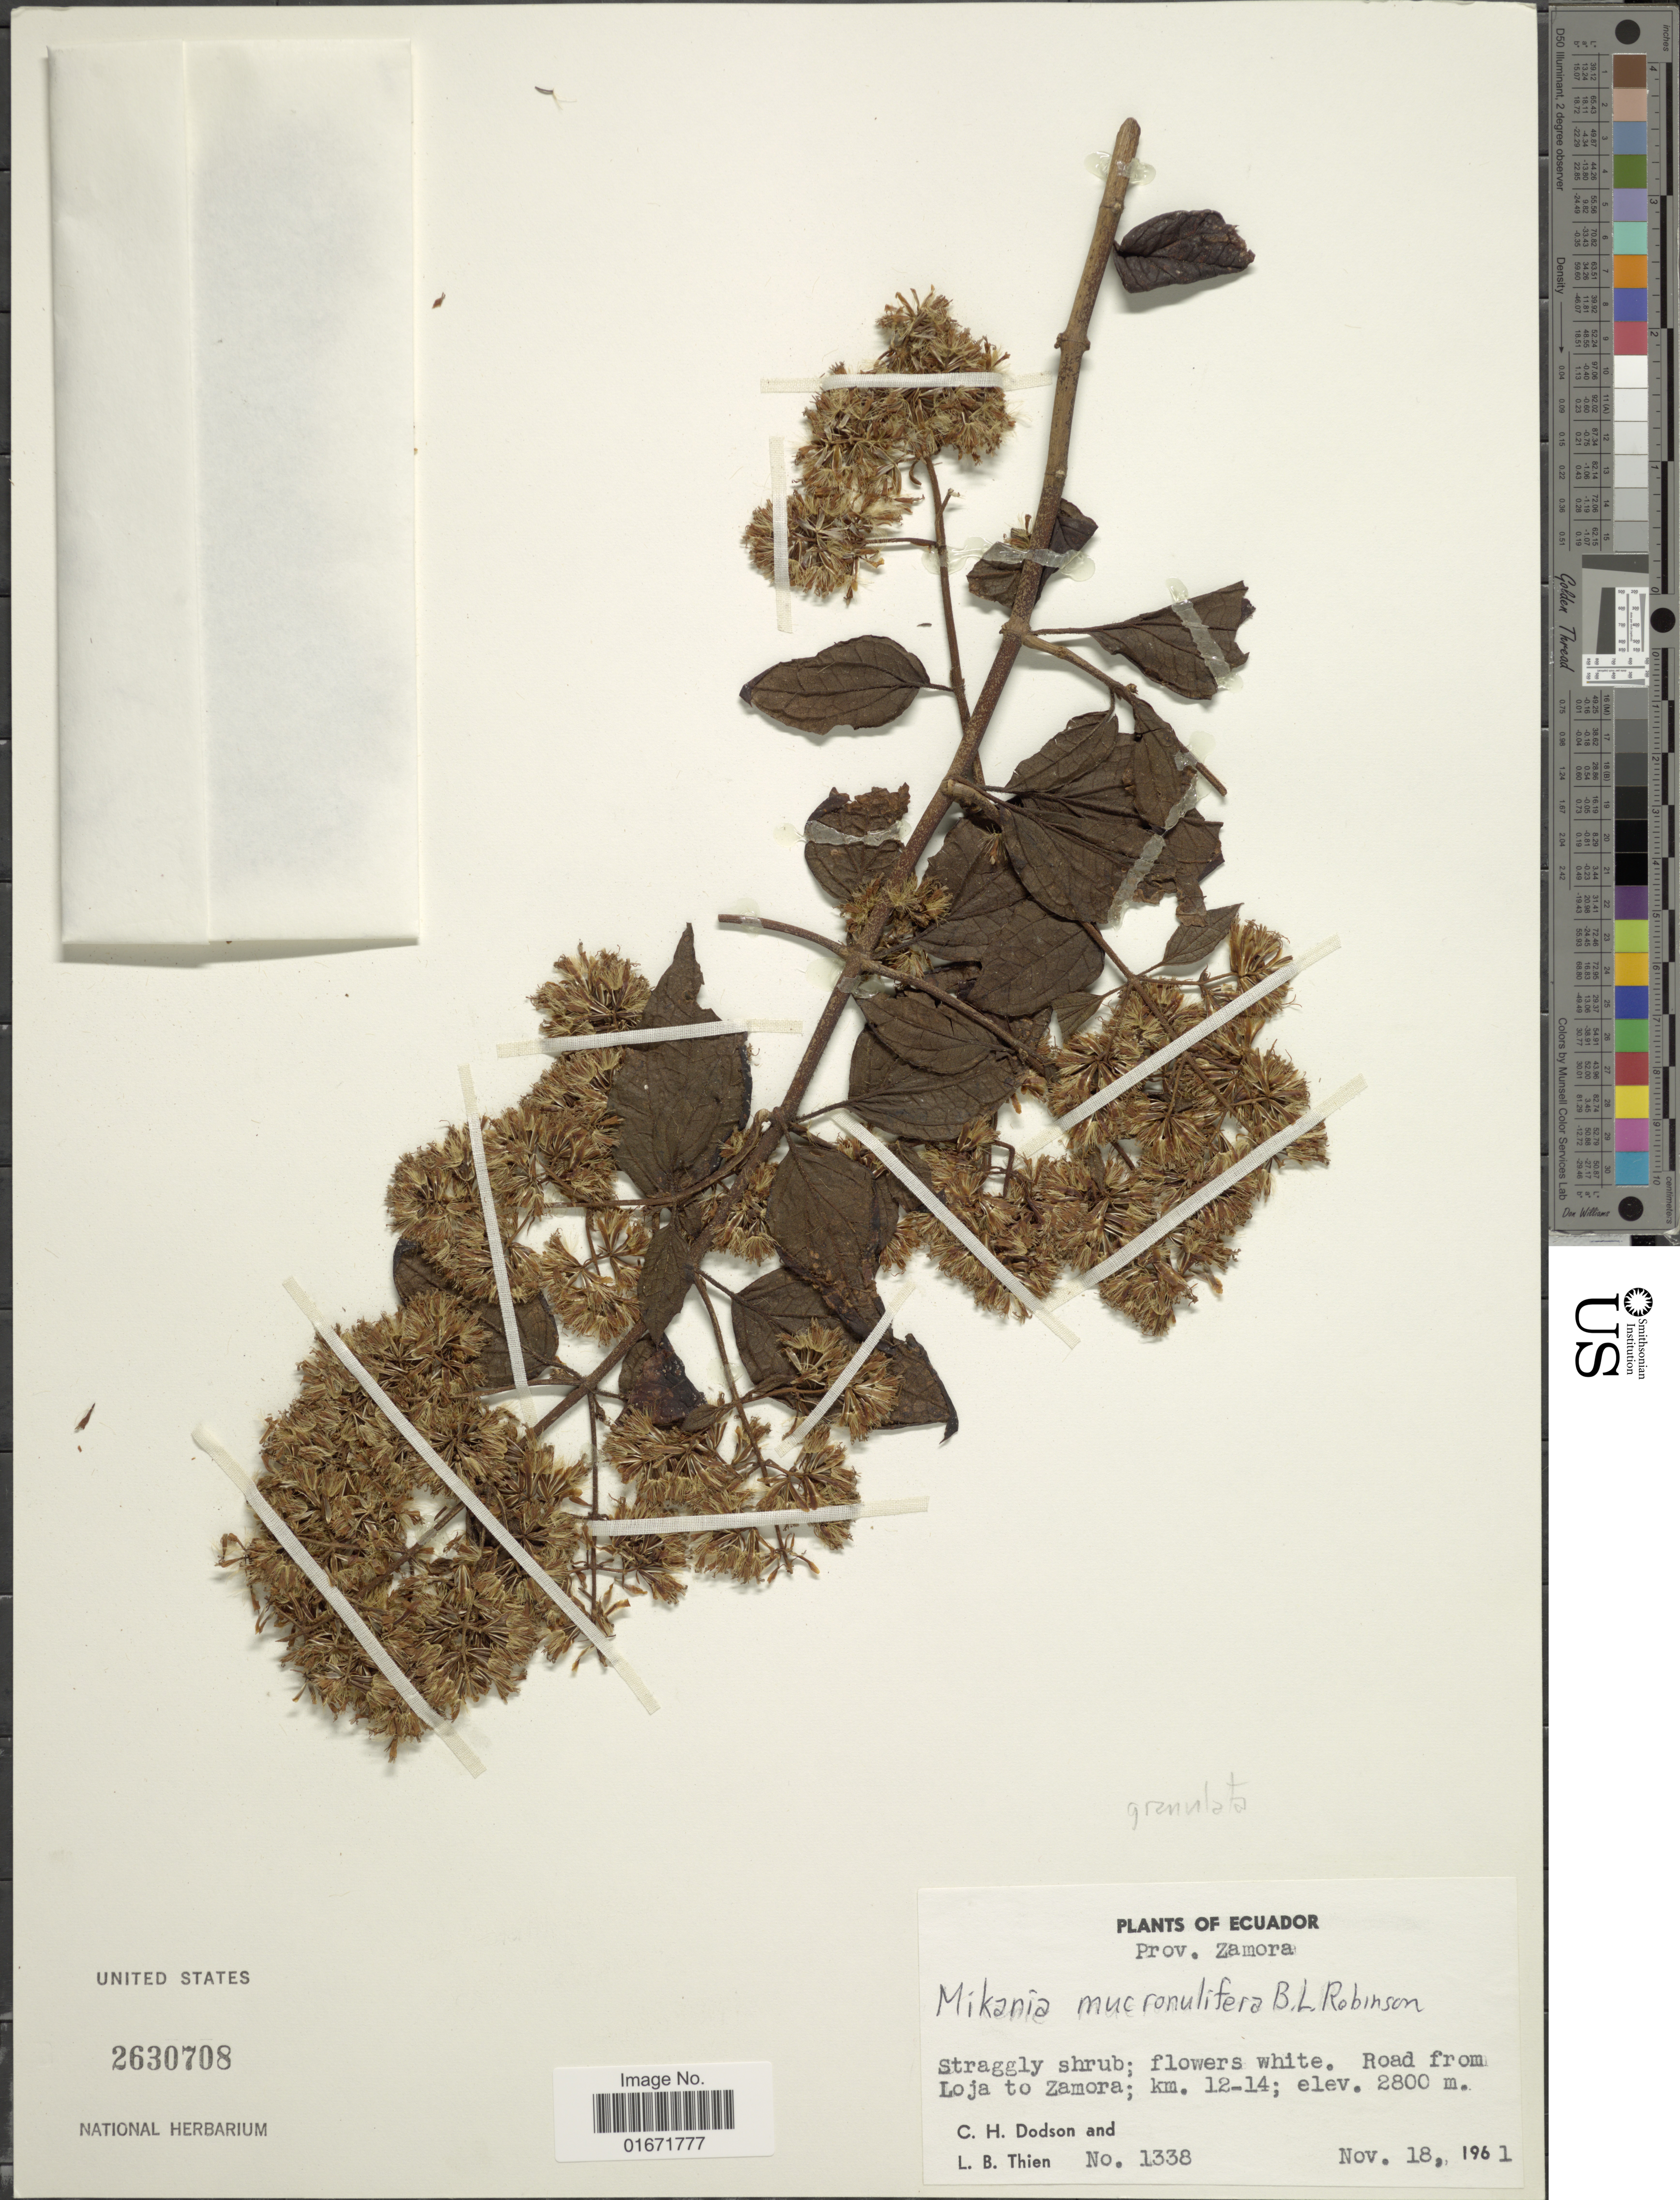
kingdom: Plantae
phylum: Tracheophyta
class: Magnoliopsida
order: Asterales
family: Asteraceae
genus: Mikania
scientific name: Mikania jamesonii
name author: B.L. Rob.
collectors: C. H. Dodson & L. Thien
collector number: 1338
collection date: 1961-11-18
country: Ecuador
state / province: Zamora-Chinchipe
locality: Road from Loja to Zomaro; km. 12-14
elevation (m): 2800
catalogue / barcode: US 2630708